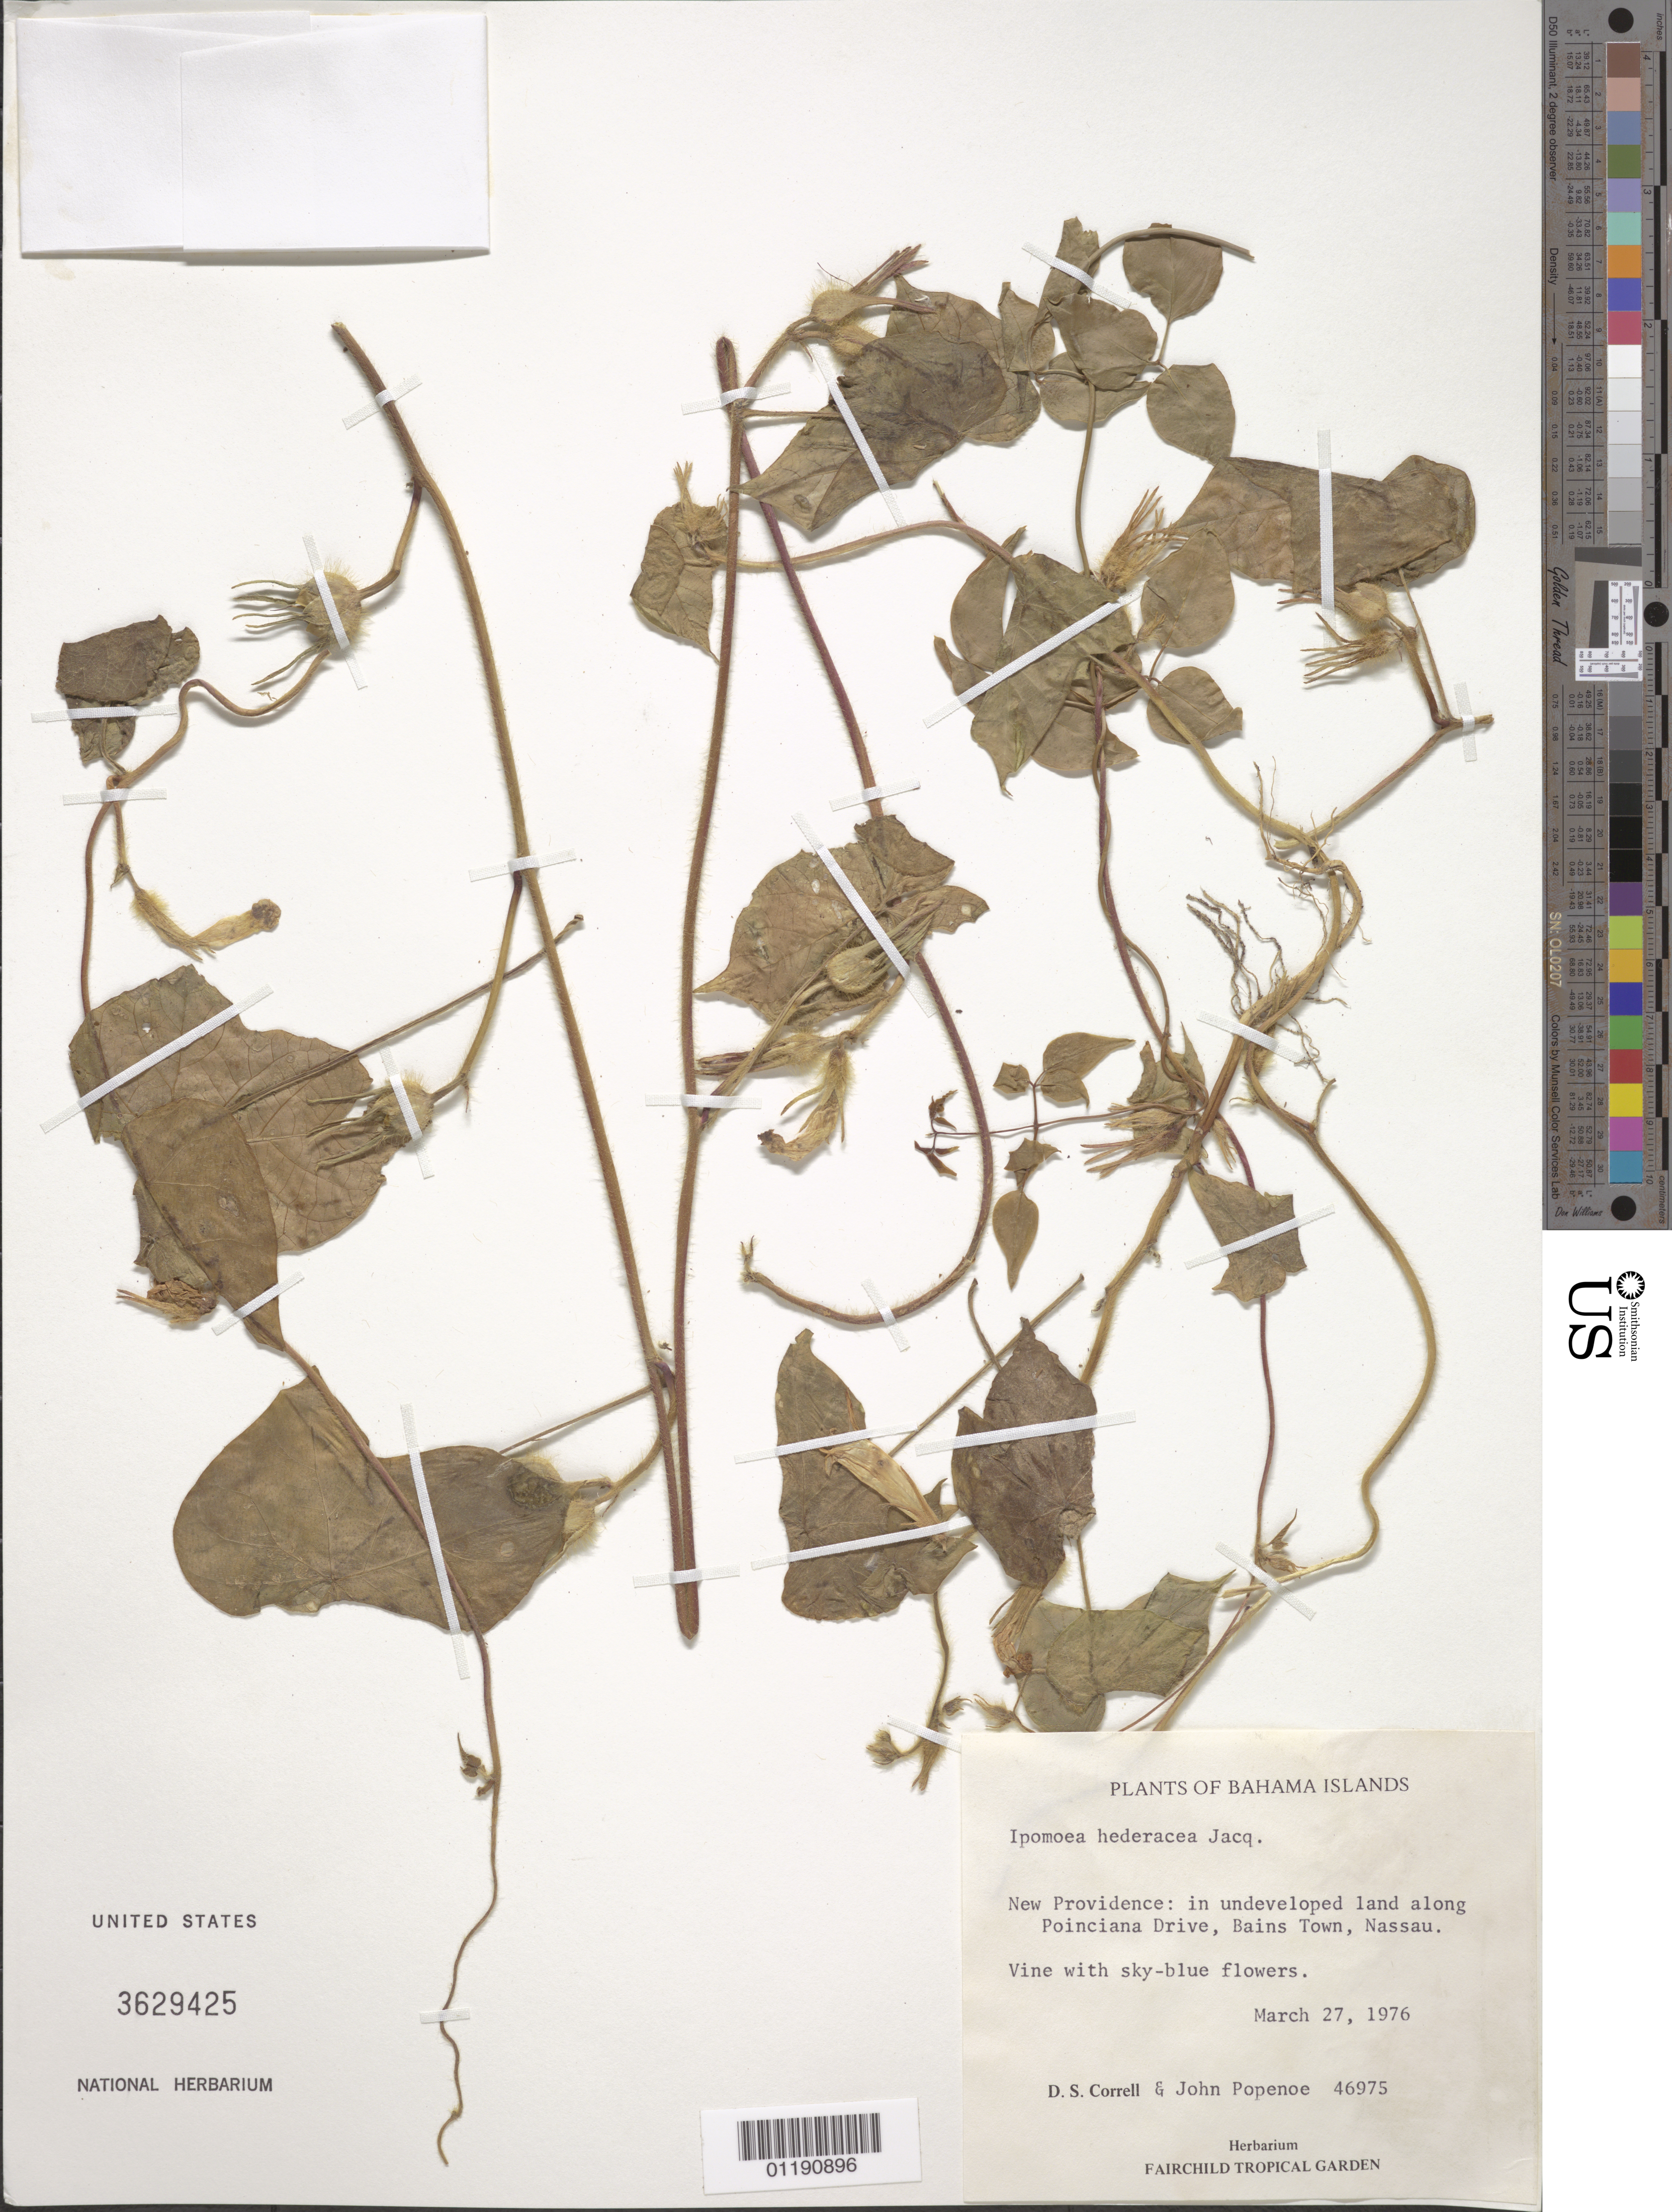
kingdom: Plantae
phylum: Tracheophyta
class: Magnoliopsida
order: Solanales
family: Convolvulaceae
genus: Ipomoea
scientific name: Ipomoea hederacea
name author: Jacq.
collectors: D. S. Correll & J. Popenoe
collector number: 46975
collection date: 1976-03-27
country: Bahamas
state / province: New Providence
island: New Providence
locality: New Providence: in undeveloped land along Poinciana Drive, Bains Town, Nassau.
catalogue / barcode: US 3629425